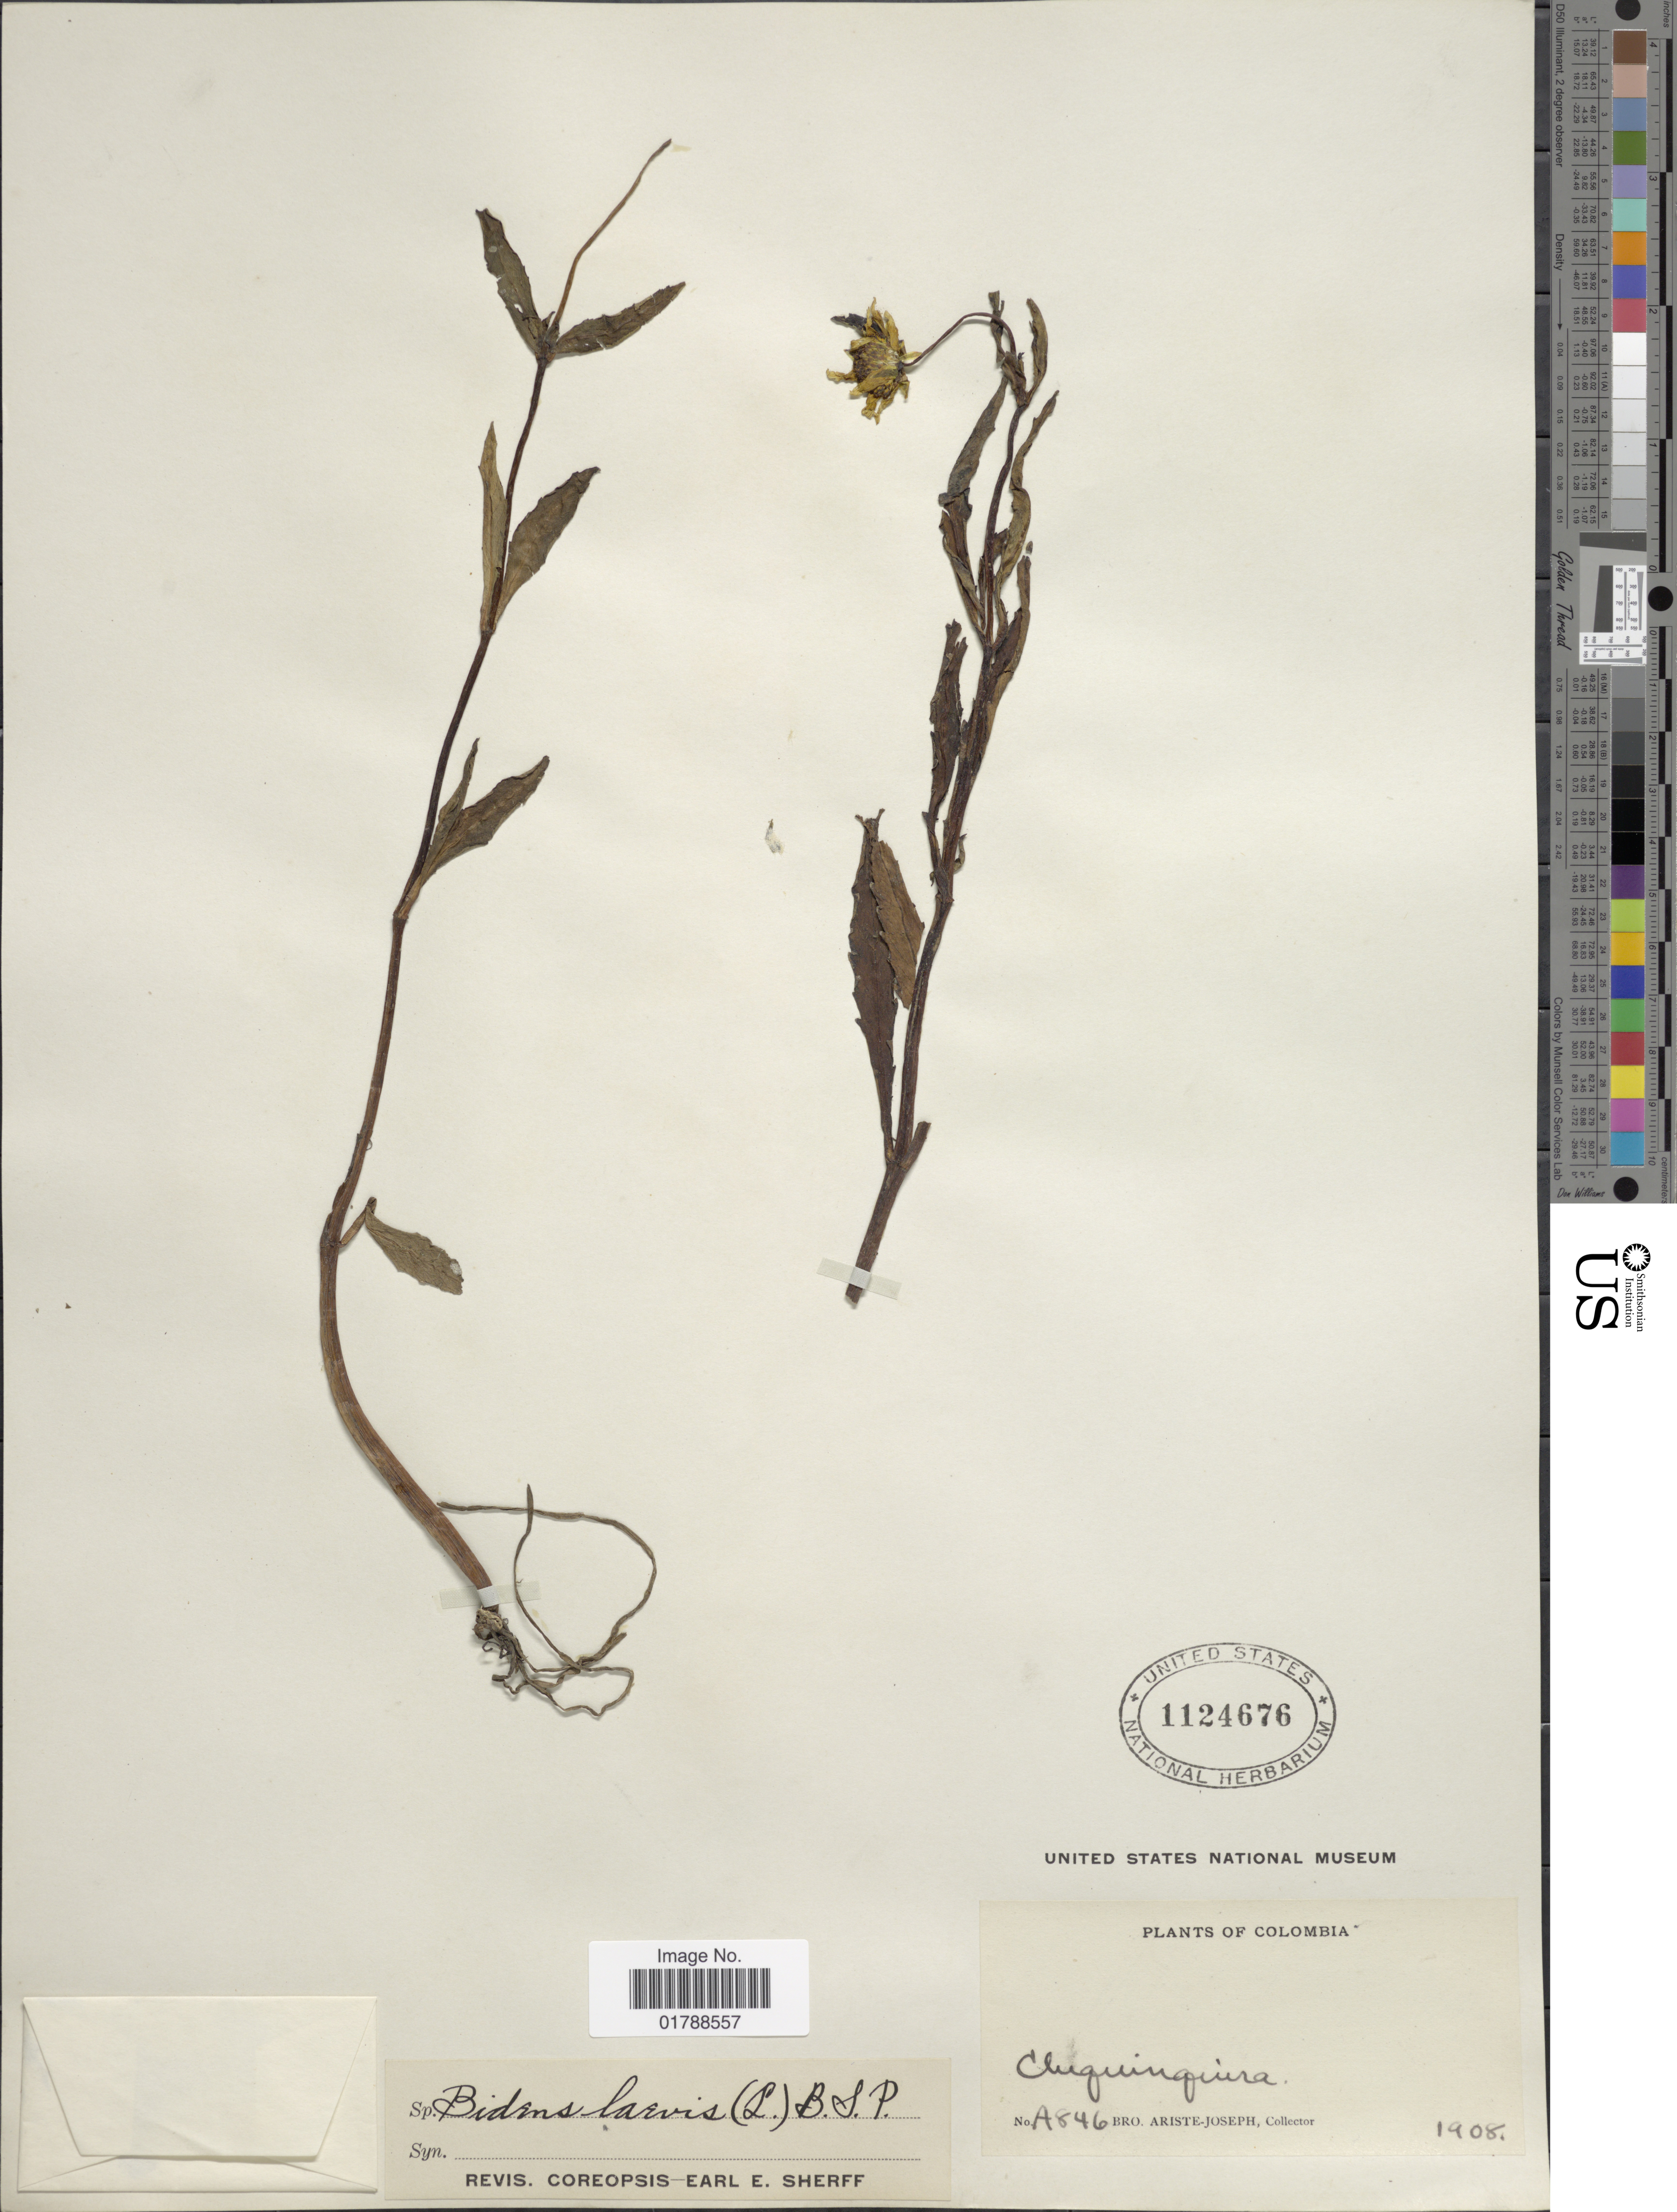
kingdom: Plantae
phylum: Tracheophyta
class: Magnoliopsida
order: Asterales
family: Asteraceae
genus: Bidens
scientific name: Bidens laevis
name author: (L.) Britton, Stearns & Poggenb.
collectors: Bro. Ariste-Joseph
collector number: A846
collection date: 1908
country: Colombia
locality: Chiquinquira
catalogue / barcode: US 1124676